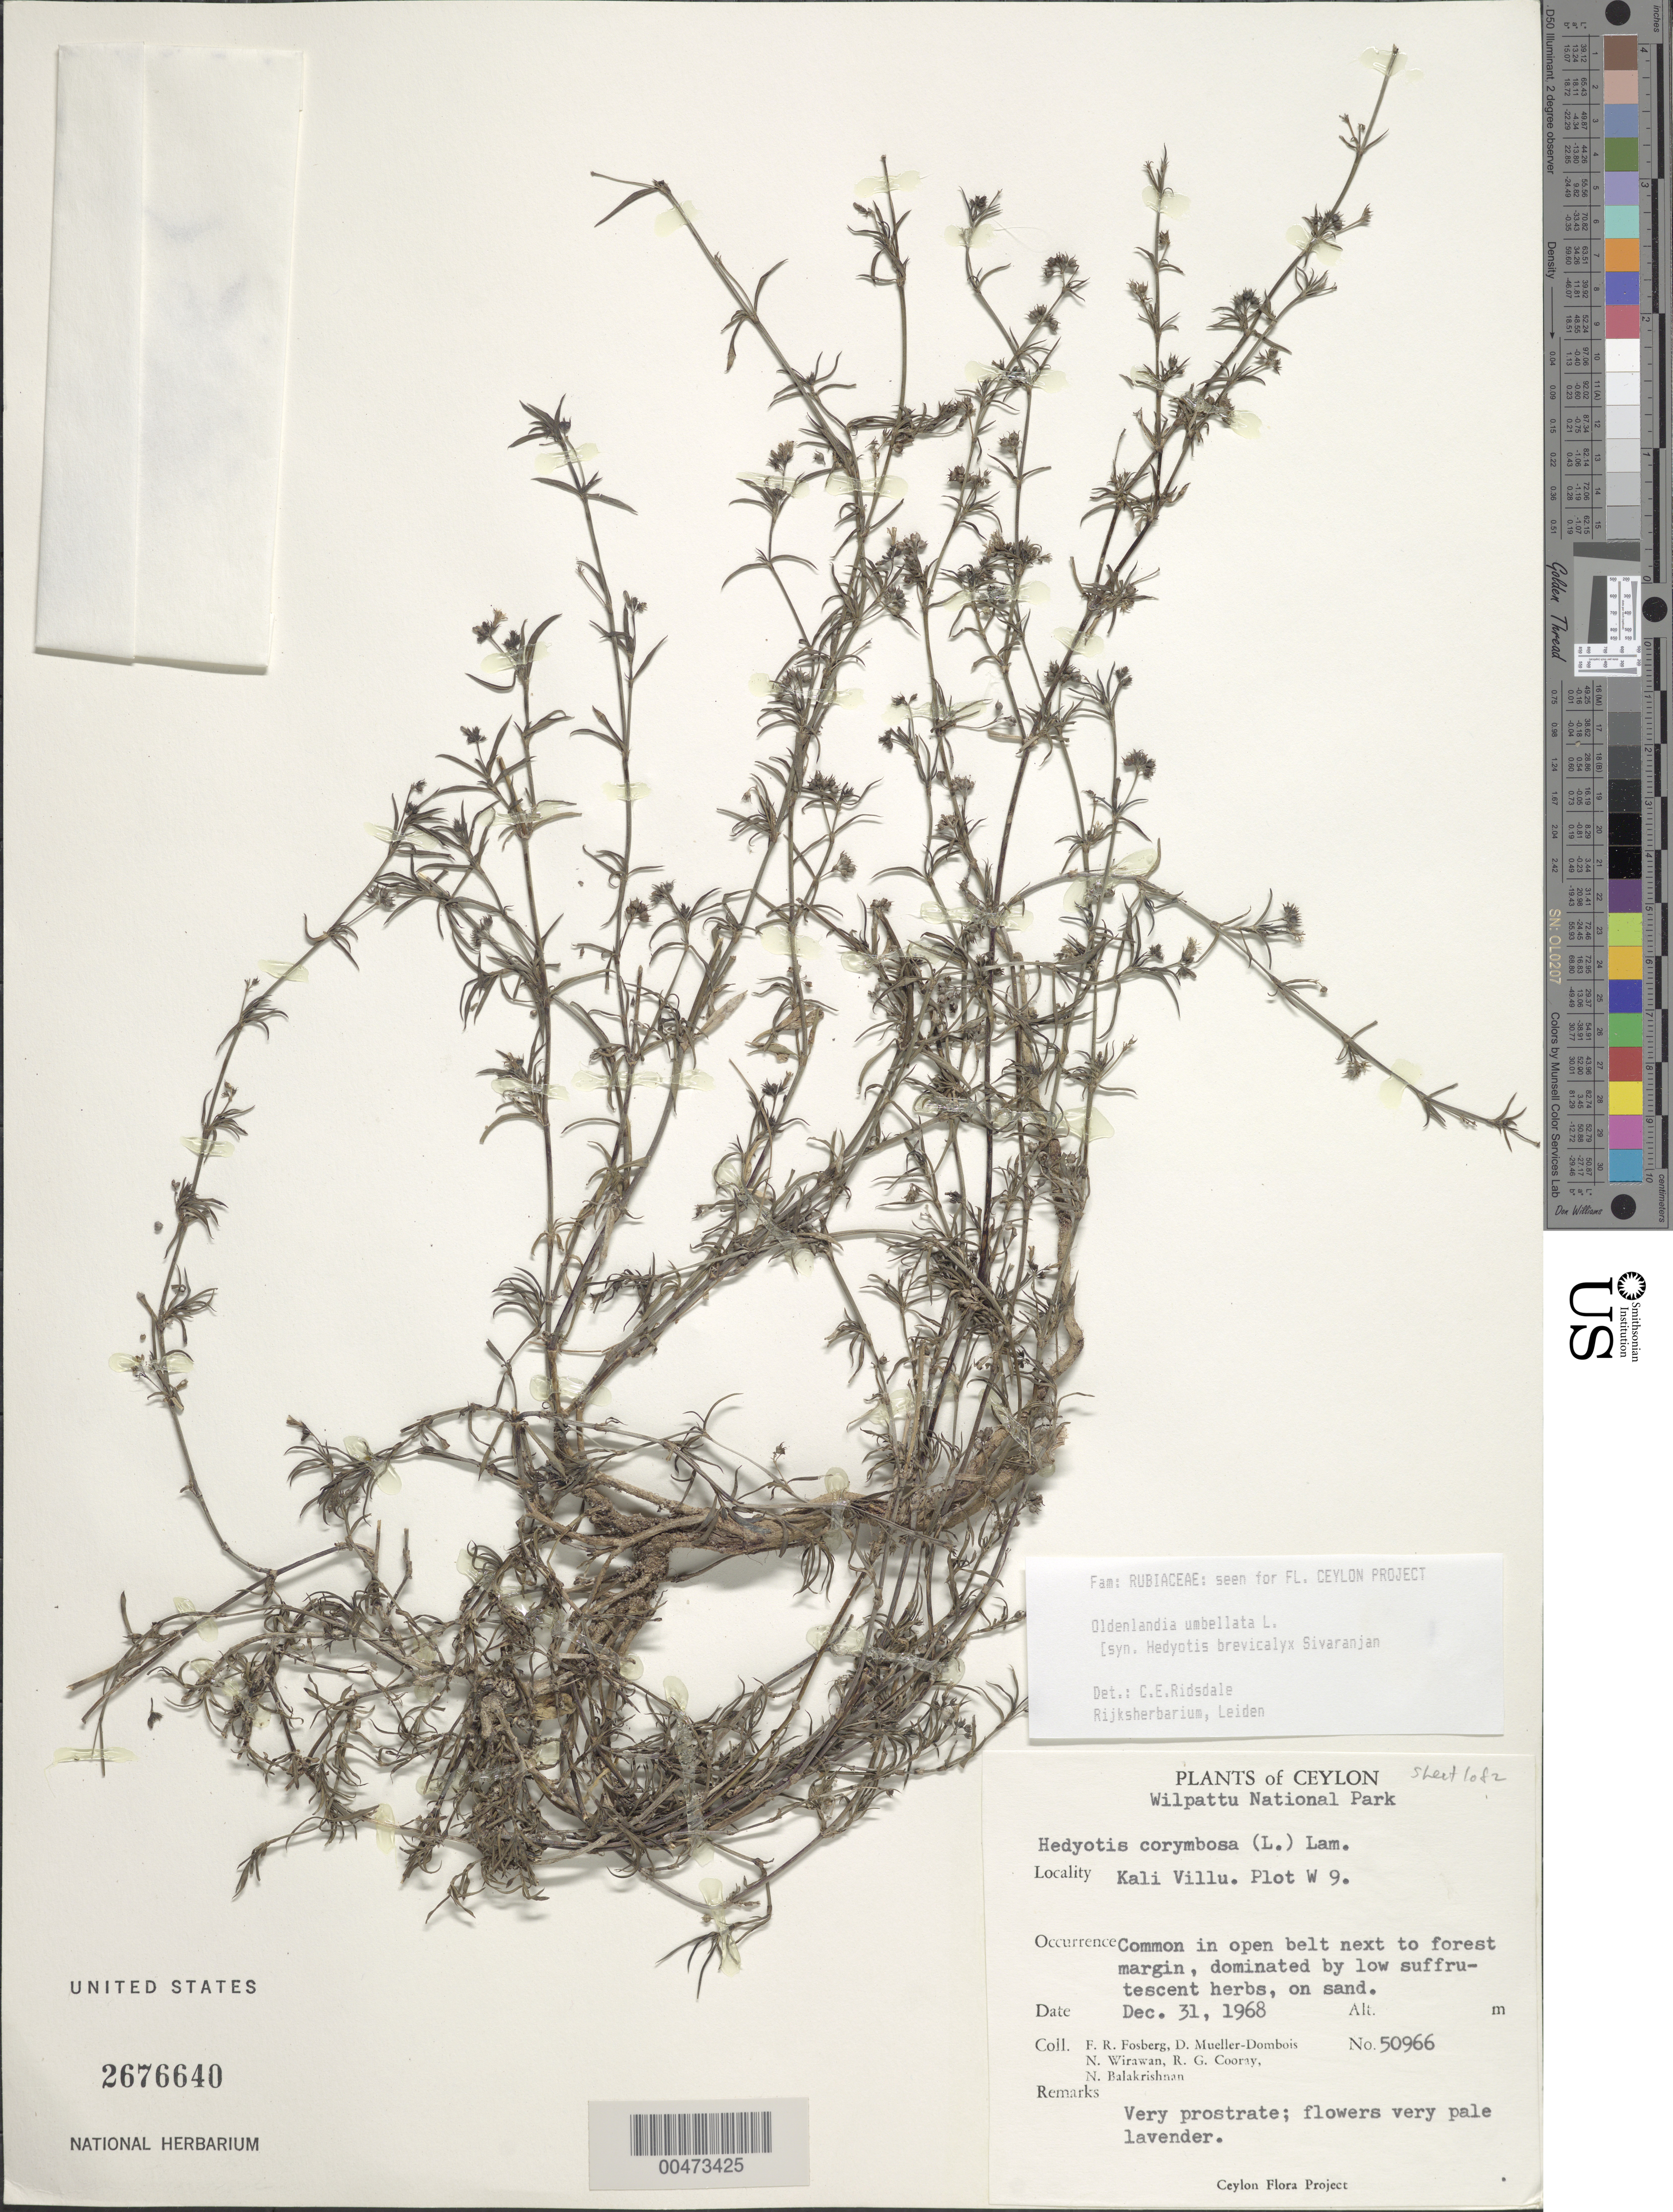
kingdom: Plantae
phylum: Tracheophyta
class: Magnoliopsida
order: Gentianales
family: Rubiaceae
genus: Oldenlandia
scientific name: Oldenlandia umbellata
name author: L.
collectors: F. R. Fosberg, D. Mueller-Dombois & N. Wirawan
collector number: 50966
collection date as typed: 31 Dec 1968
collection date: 1968-12-31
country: Sri Lanka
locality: Wilpattu National Park, at Kali Villu, Plot W9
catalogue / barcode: US 2676640